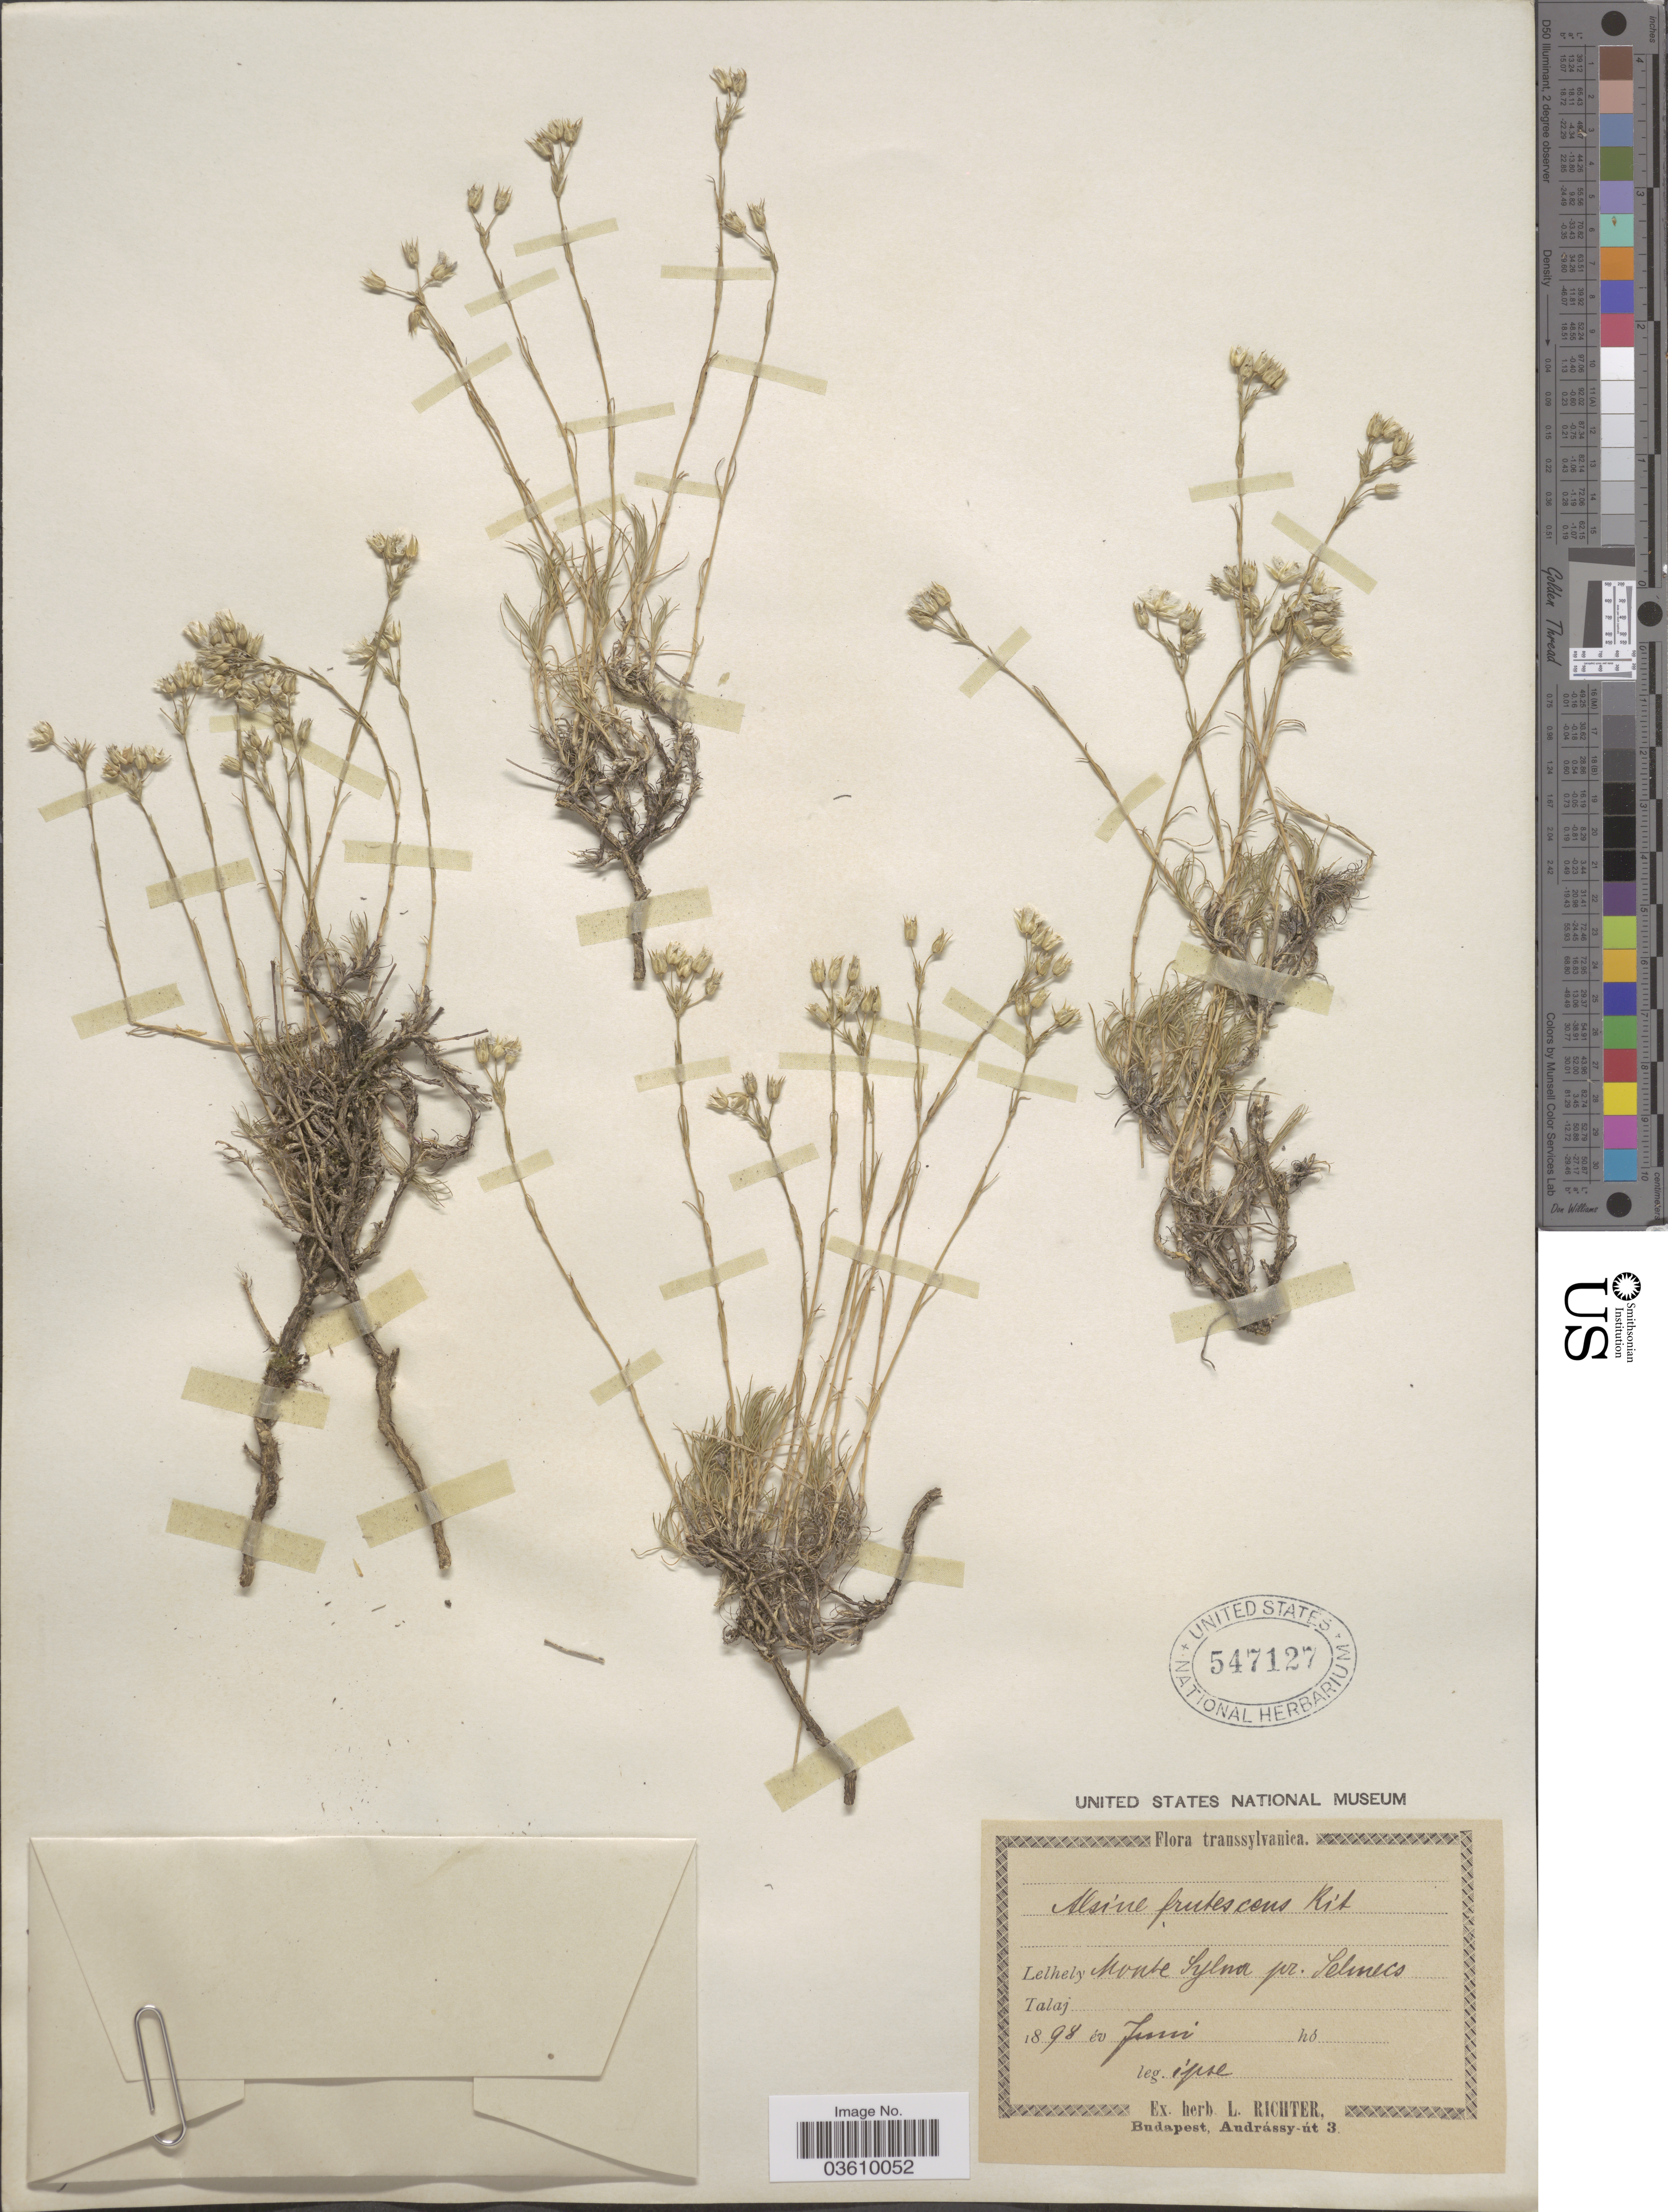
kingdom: Plantae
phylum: Tracheophyta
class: Magnoliopsida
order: Caryophyllales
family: Caryophyllaceae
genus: Minuartia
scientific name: Minuartia hirsuta subsp. frutescens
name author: (Kit.) Hand.-Mazz.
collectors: L. Richter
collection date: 1898-06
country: Hungary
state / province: Budapest, Capital District of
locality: Transsylvanica. Monte Sylna pr. Selmeco.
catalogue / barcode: US 547127